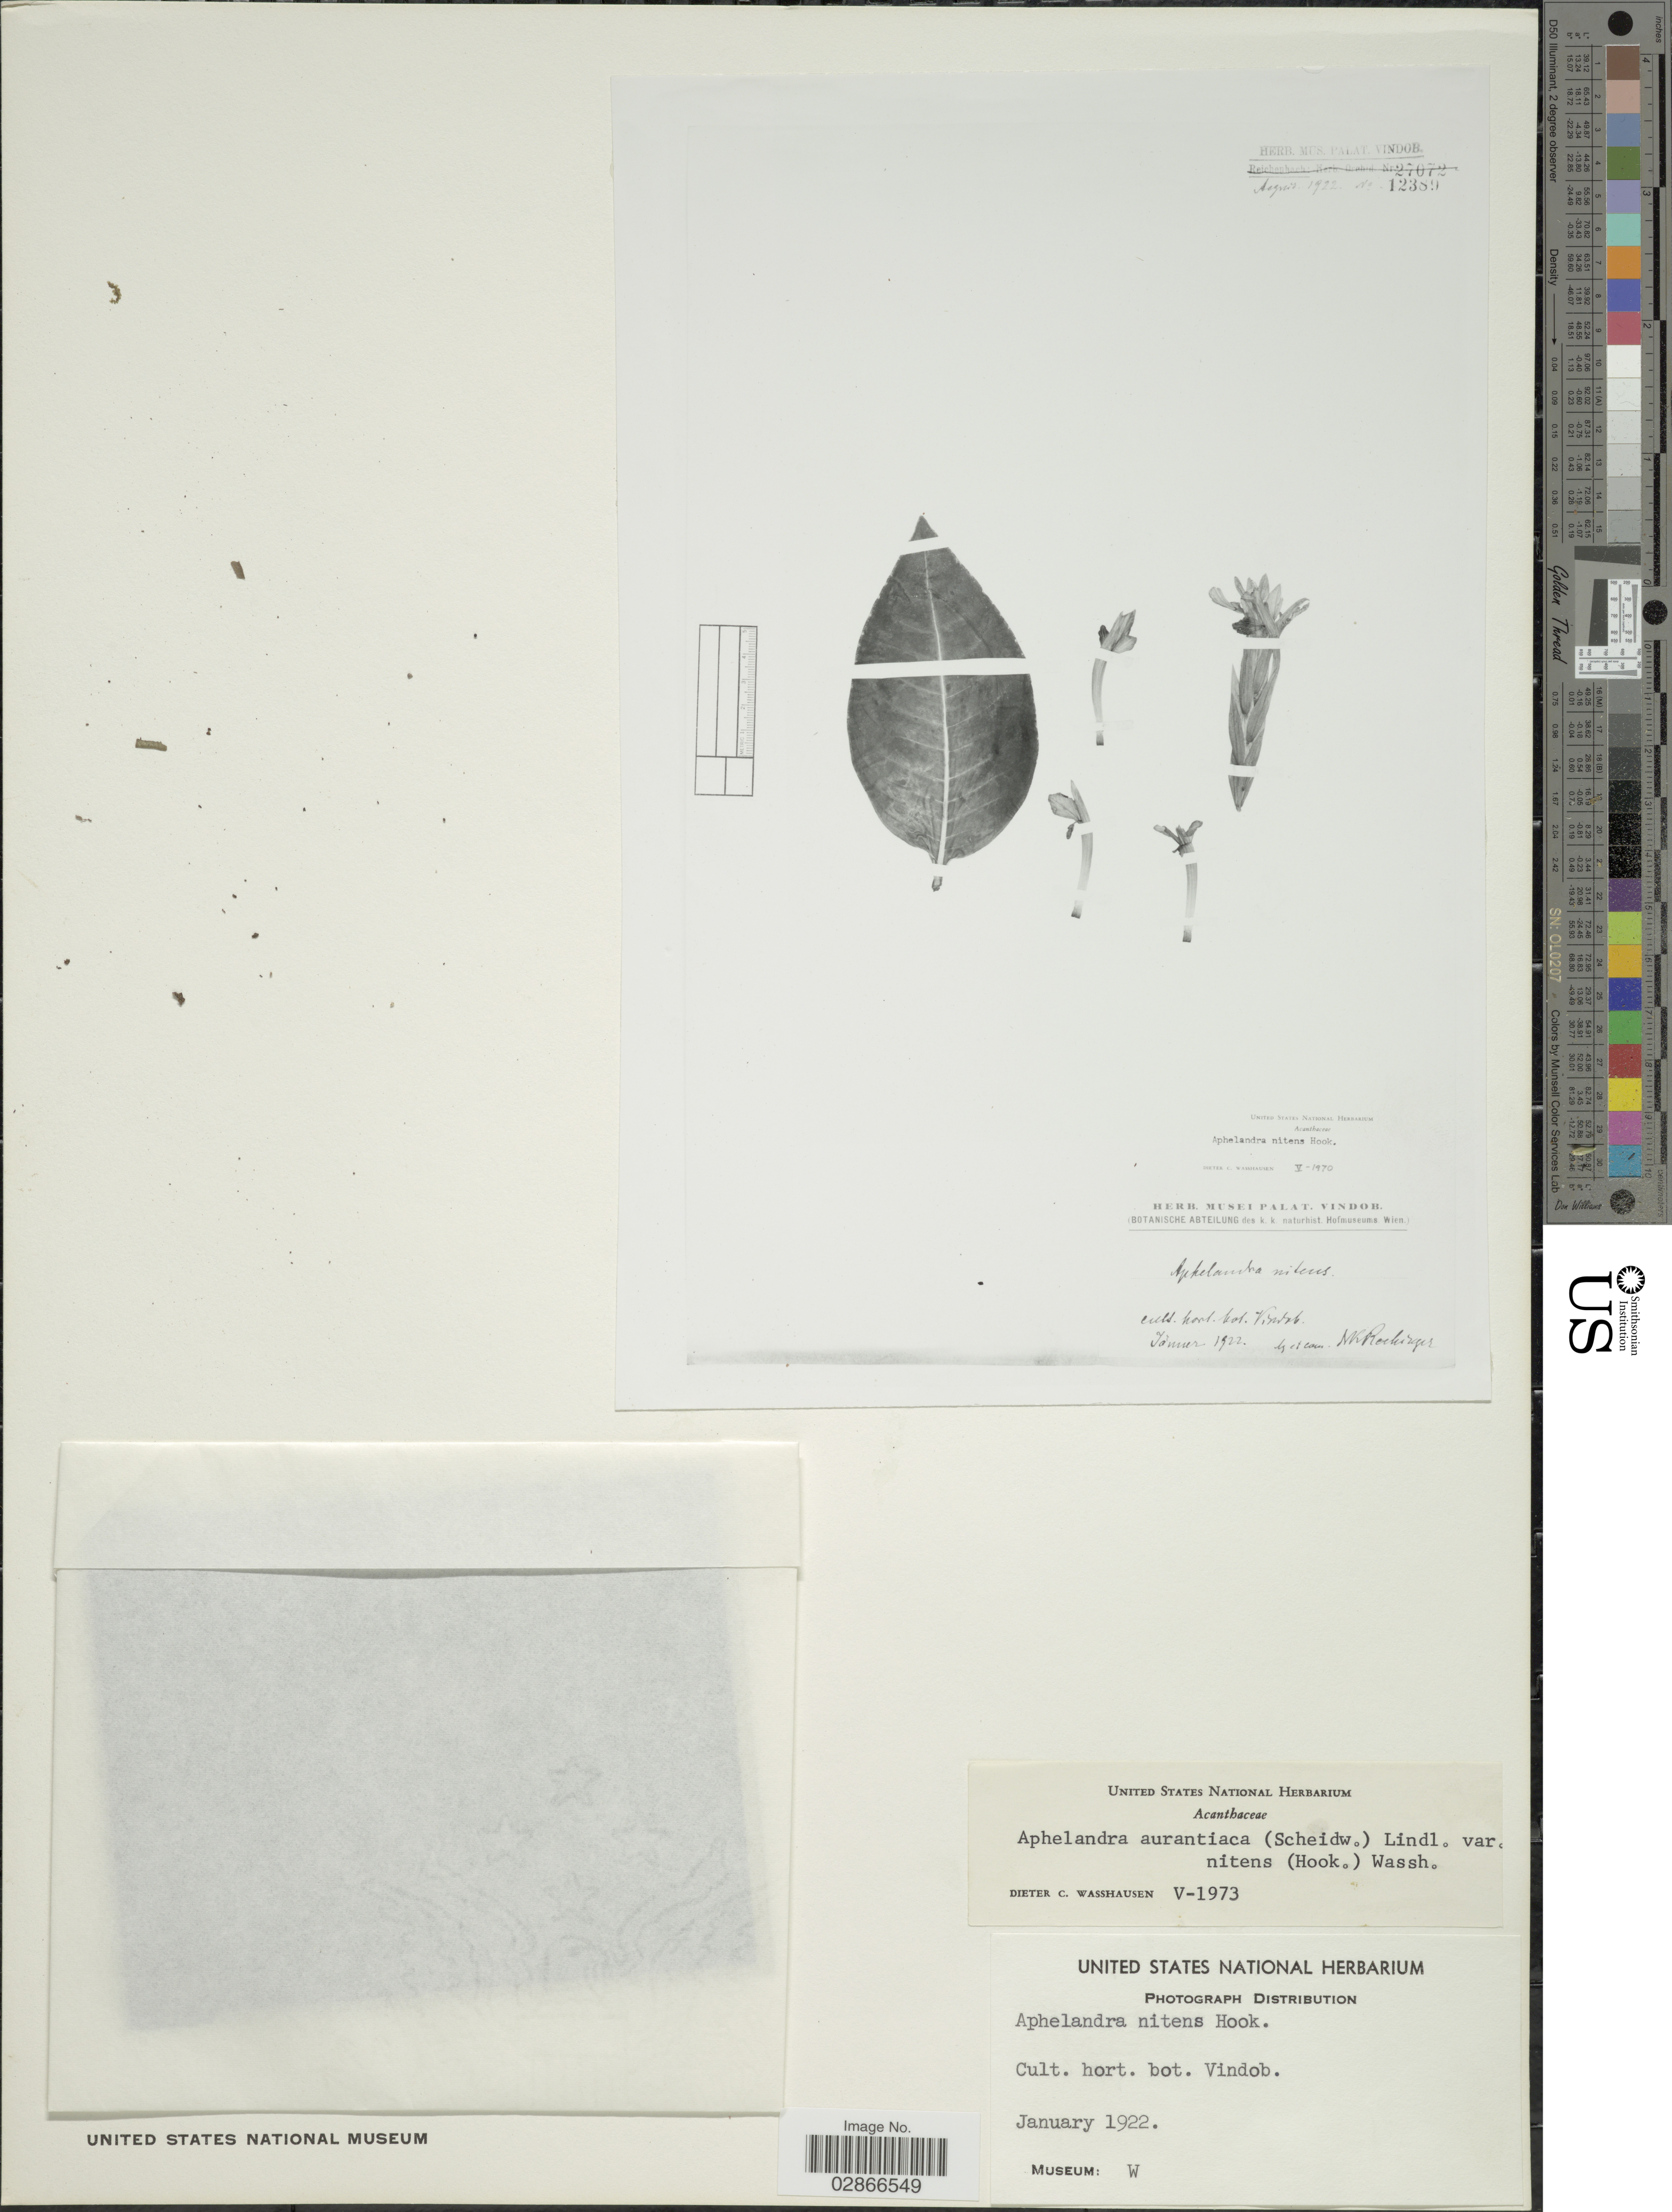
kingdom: Plantae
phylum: Tracheophyta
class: Magnoliopsida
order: Lamiales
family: Acanthaceae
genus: Aphelandra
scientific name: Aphelandra aurantiaca var. nitens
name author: (Hook.) Wassh.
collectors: N. Rechinger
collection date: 1922-01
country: Austria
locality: Hort. bot. Vindob.